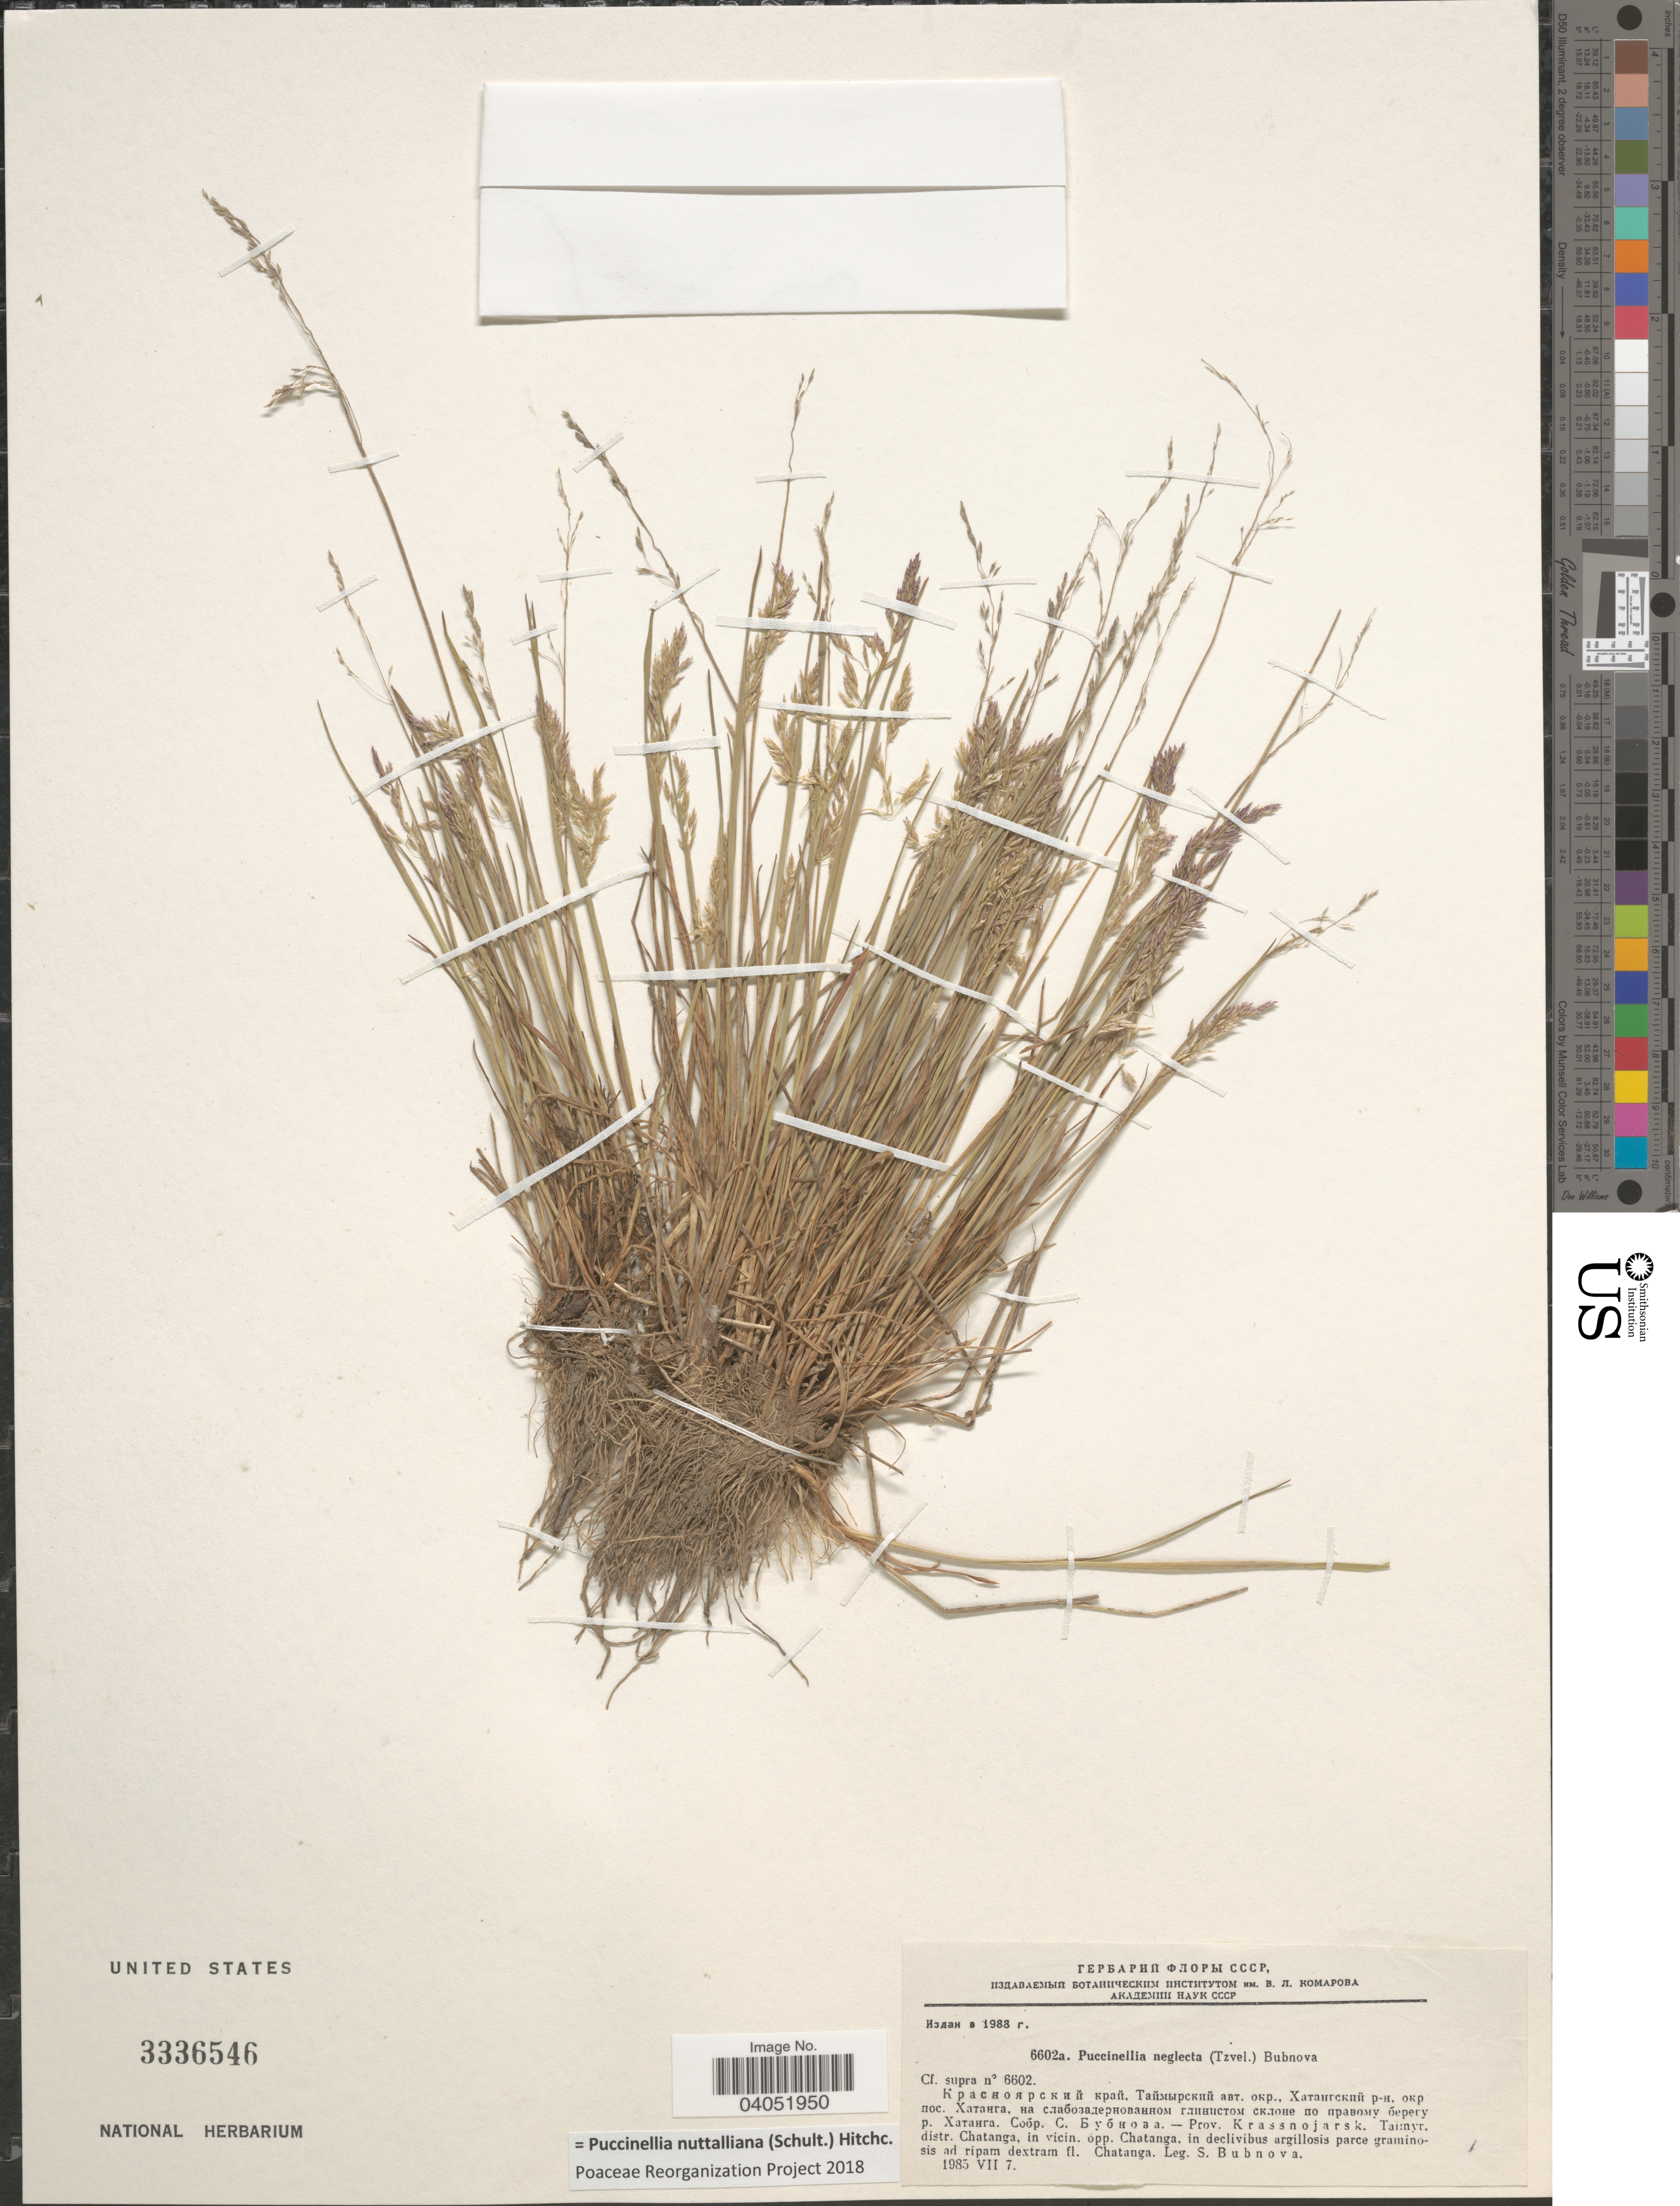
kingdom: Plantae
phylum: Tracheophyta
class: Liliopsida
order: Poales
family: Poaceae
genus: Puccinellia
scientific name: Puccinellia nuttalliana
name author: (Schult.) Hitchc.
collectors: S. Bubnova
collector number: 6602a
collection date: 1985-07-07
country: Russian Federation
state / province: Krasnoyarsk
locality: Prov. Krassnojarsk. Taimyr. distr. Chatanga, in vicin. opp. Chatanga, in declivibus argillosis parce graminosis ad ripam dextram fl. Chatanga.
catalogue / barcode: US 3336546